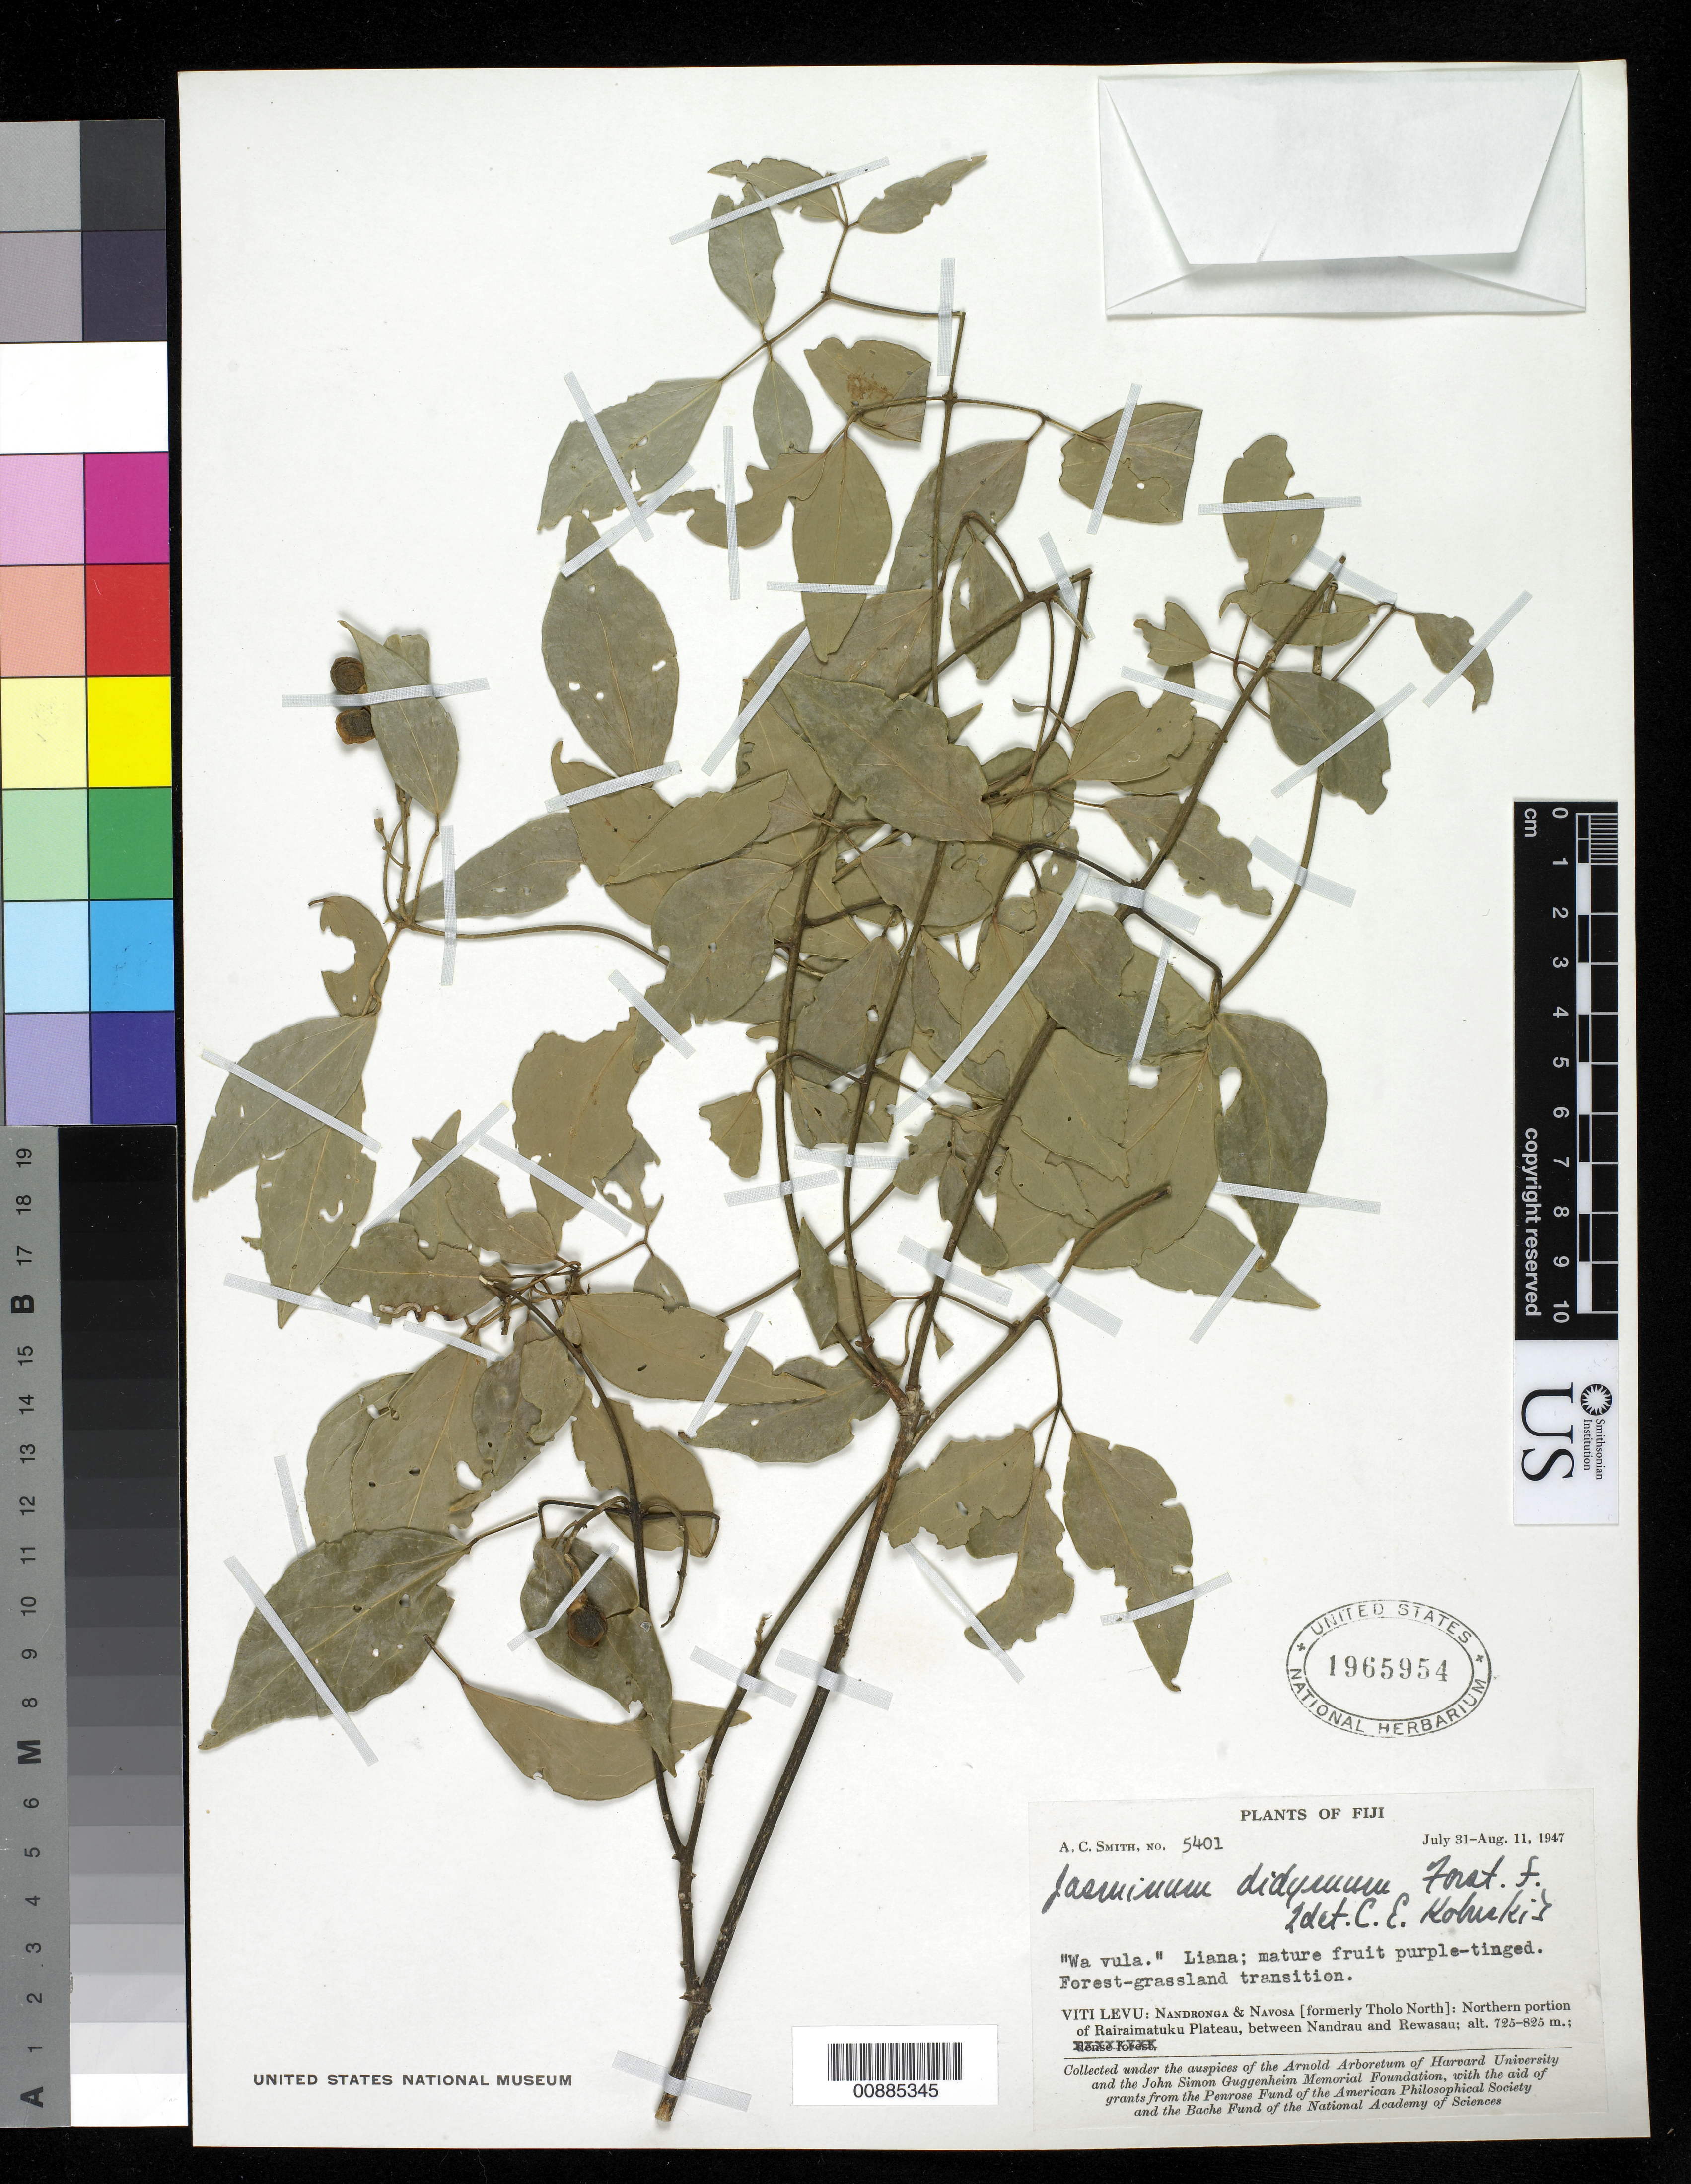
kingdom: Plantae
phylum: Tracheophyta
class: Magnoliopsida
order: Lamiales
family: Oleaceae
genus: Jasminum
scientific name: Jasminum didymum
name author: G. Forst.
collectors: C. A. Smith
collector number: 5401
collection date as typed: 31 Jul 1947 to 11 Aug 1947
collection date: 1947-07-31/1947-08-11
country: Fiji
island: Viti Levu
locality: Nandronga & Navosa (formerly Tholo North): Northern portion of Rairaimatuku Plateau, between Nandrau and Rewasau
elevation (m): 725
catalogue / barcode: US 1965954